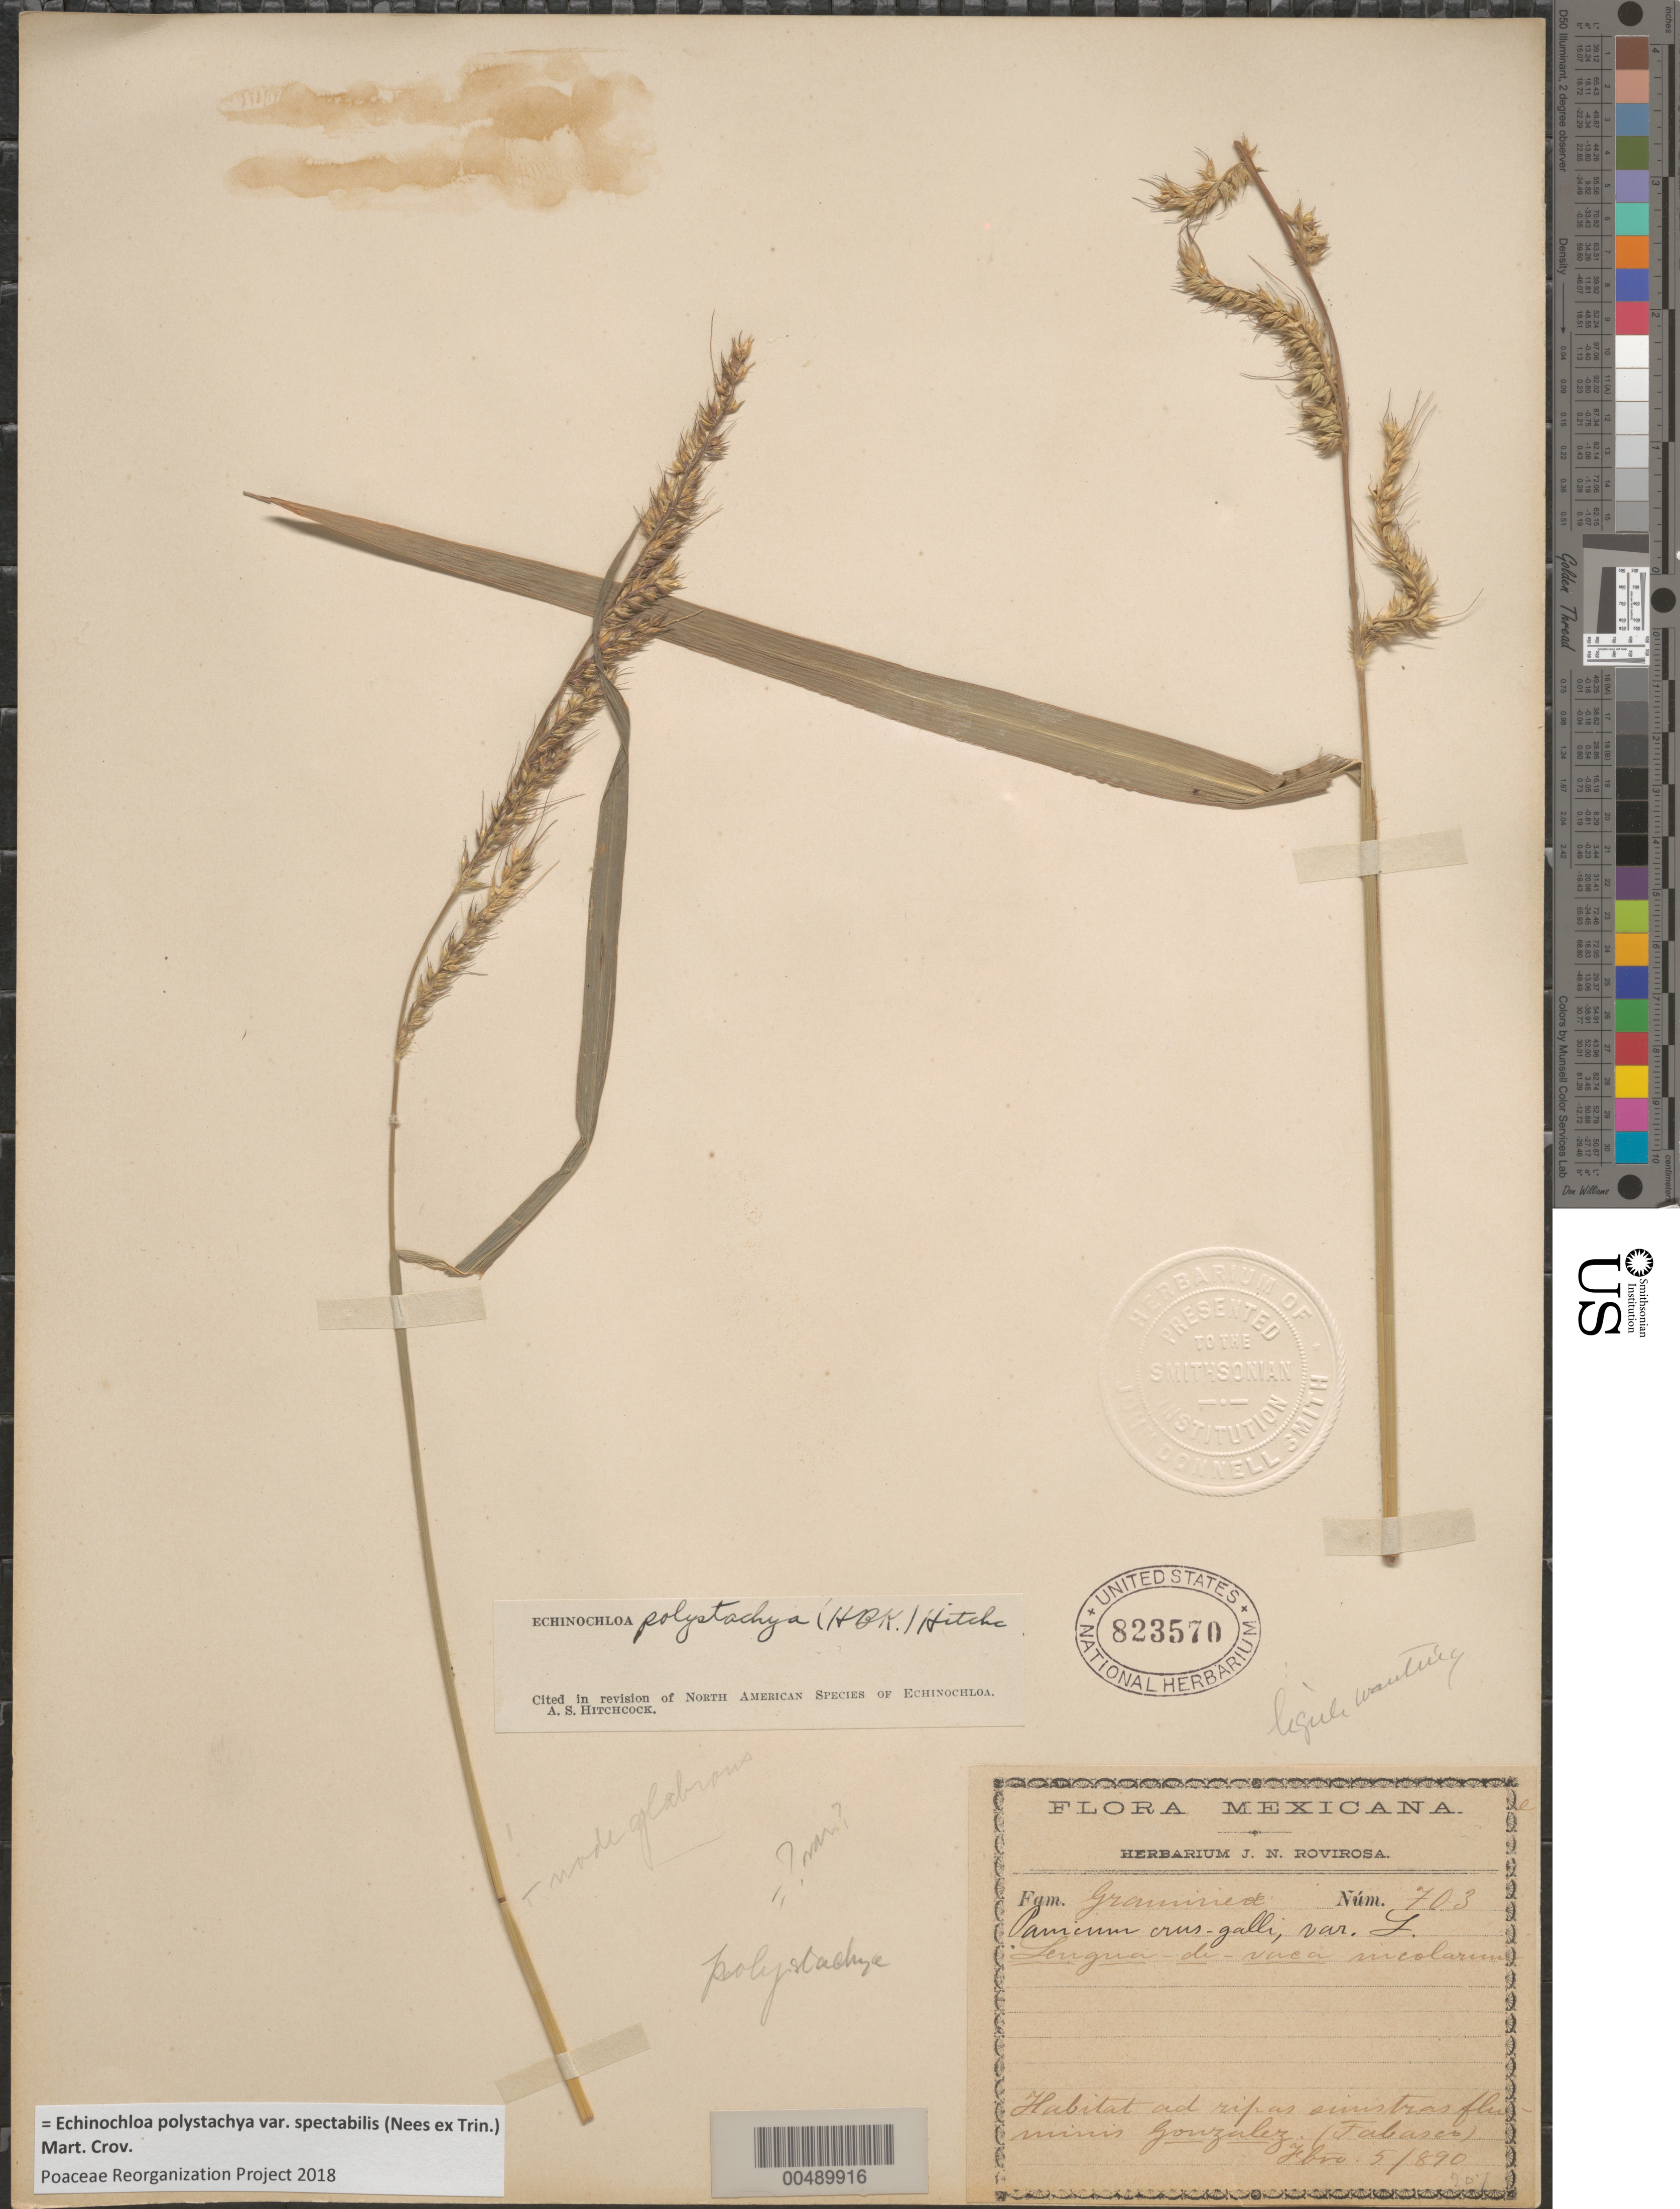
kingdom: Plantae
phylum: Tracheophyta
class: Liliopsida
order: Poales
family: Poaceae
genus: Echinochloa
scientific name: Echinochloa polystachya var. spectabilis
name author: (Nees ex Trin.) Mart. Crov.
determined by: Poaceae Reorganization Project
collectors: J. N. Rovirosa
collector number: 703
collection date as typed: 5 Feb 1890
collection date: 1890-02-05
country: Mexico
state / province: Tabasco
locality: Ad ripas sinistras fluminis Gonzalez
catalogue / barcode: US 823570